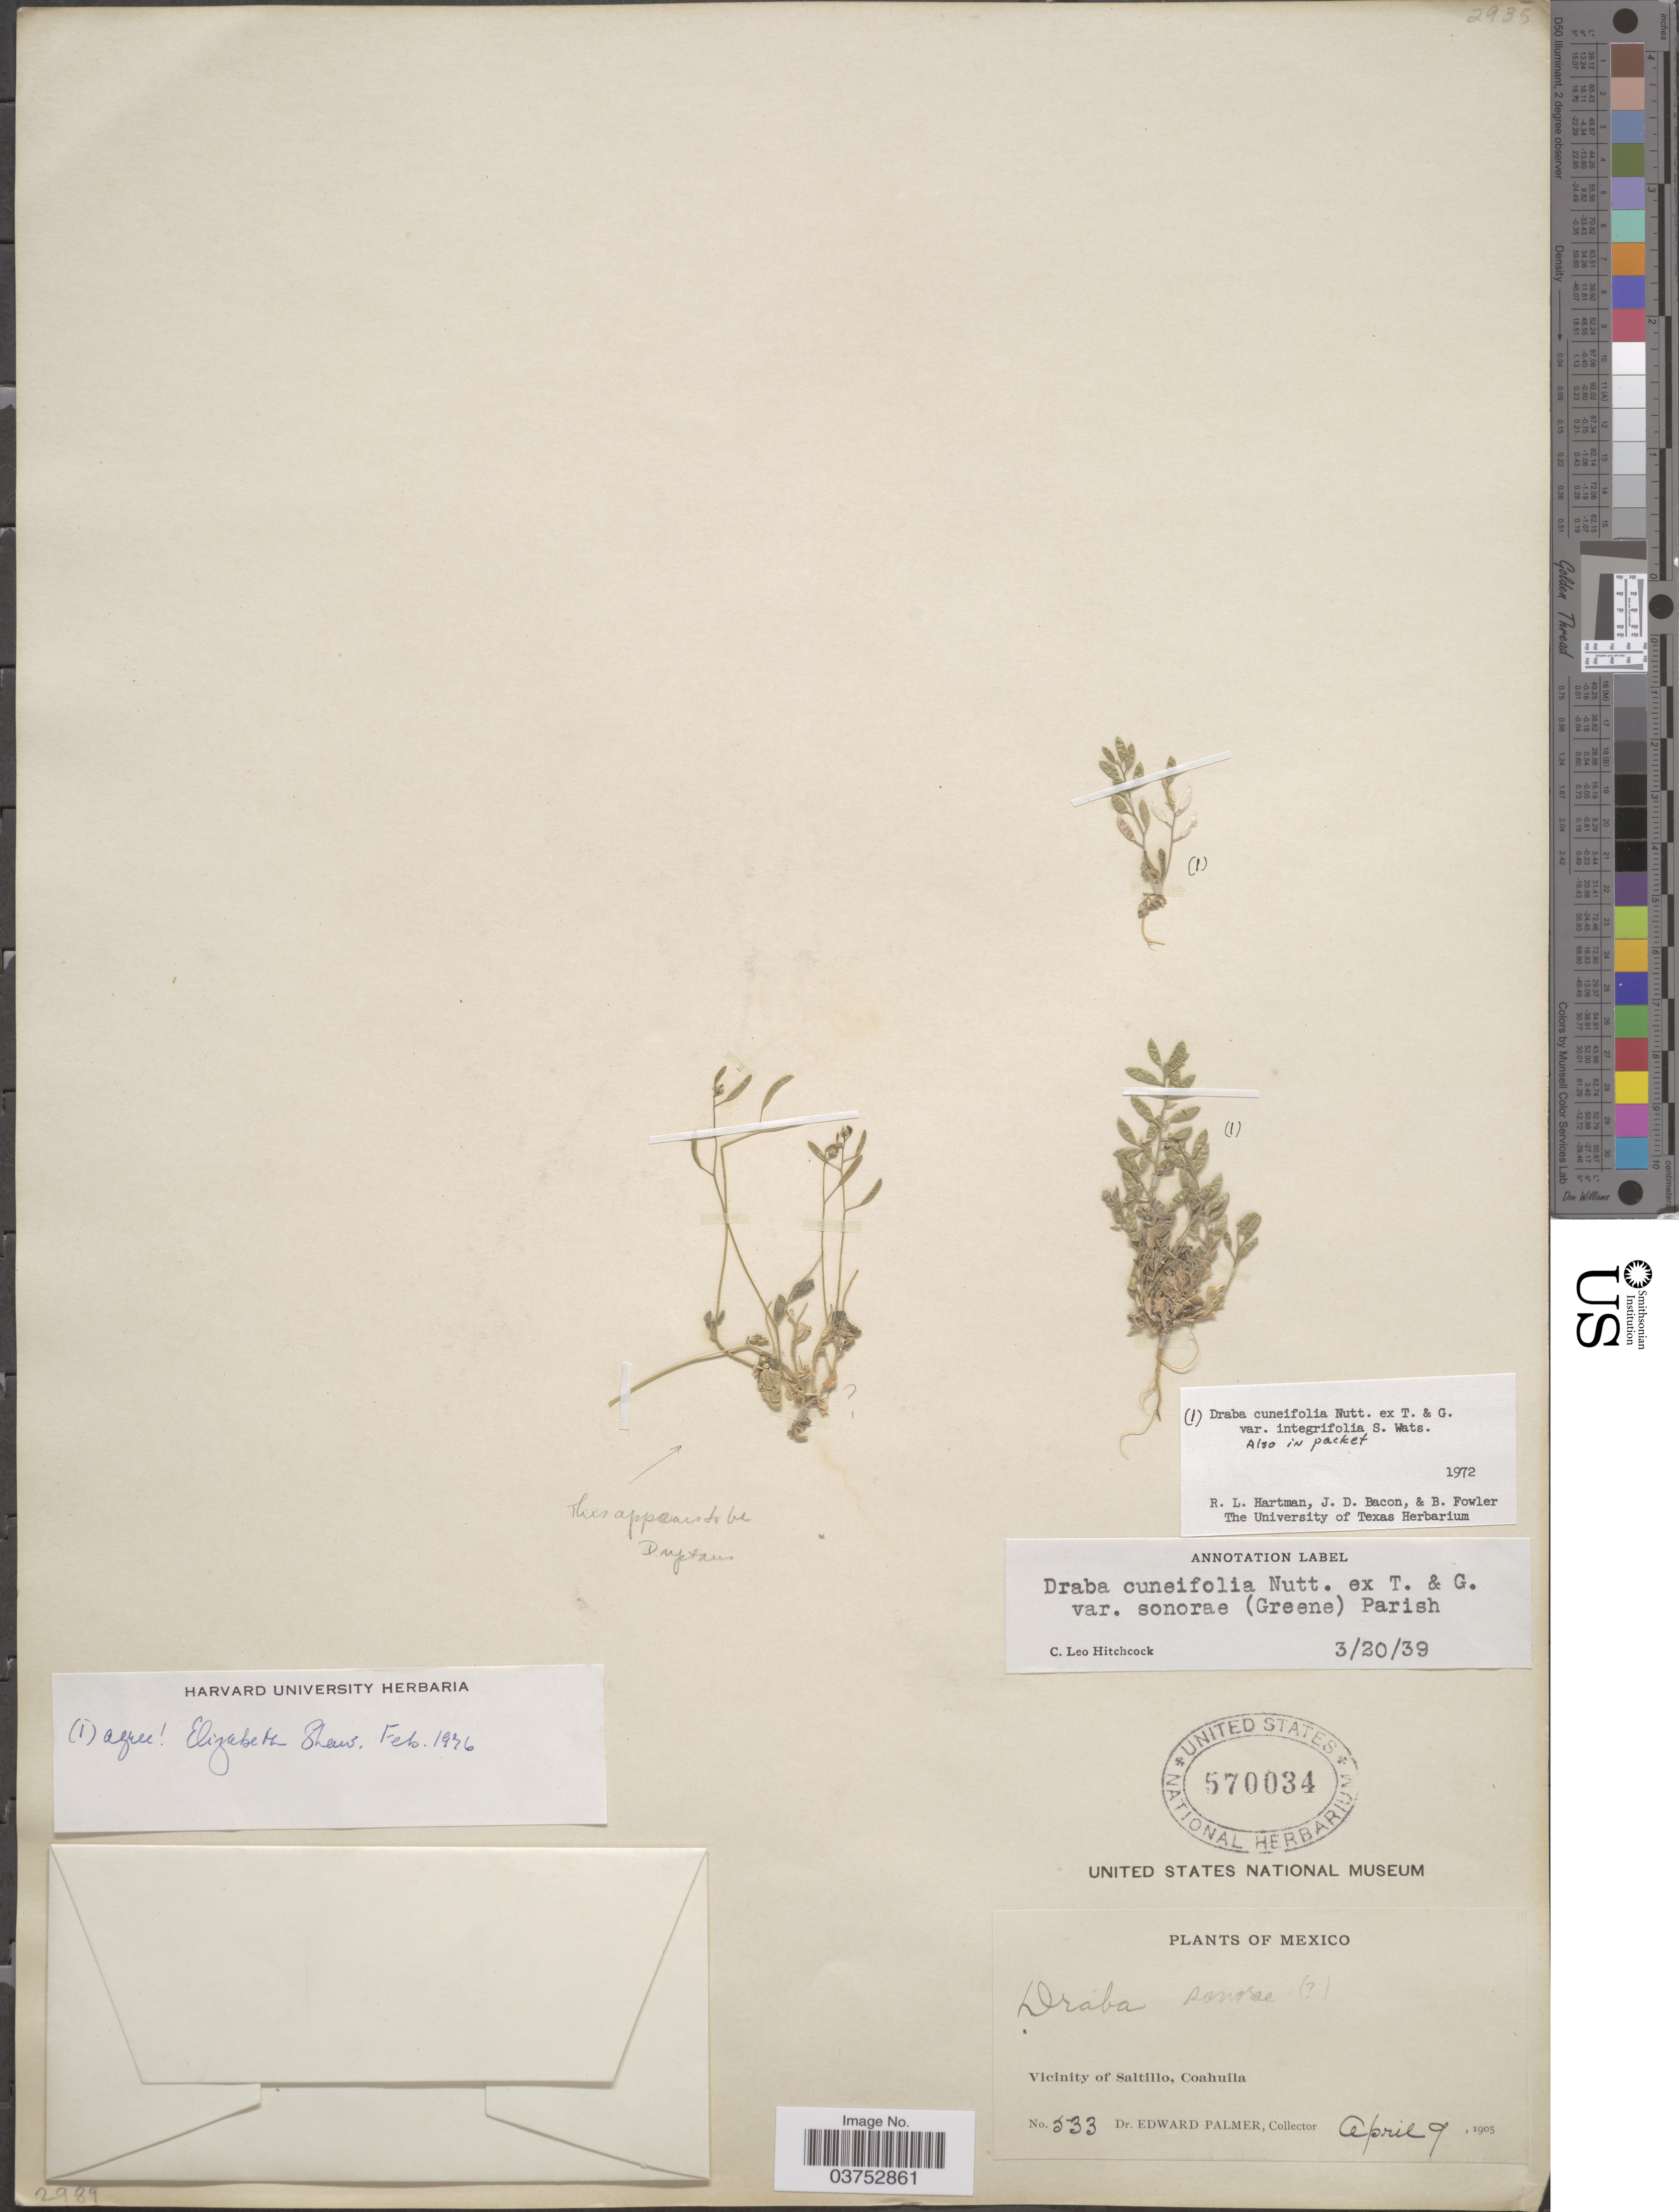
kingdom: Plantae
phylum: Tracheophyta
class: Magnoliopsida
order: Brassicales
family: Brassicaceae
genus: Draba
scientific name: Draba cuneifolia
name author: Nutt.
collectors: E. Palmer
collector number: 533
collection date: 1905-04-09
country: Mexico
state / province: Coahuila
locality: Vicinity of Saltillo.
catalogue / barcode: US 570034